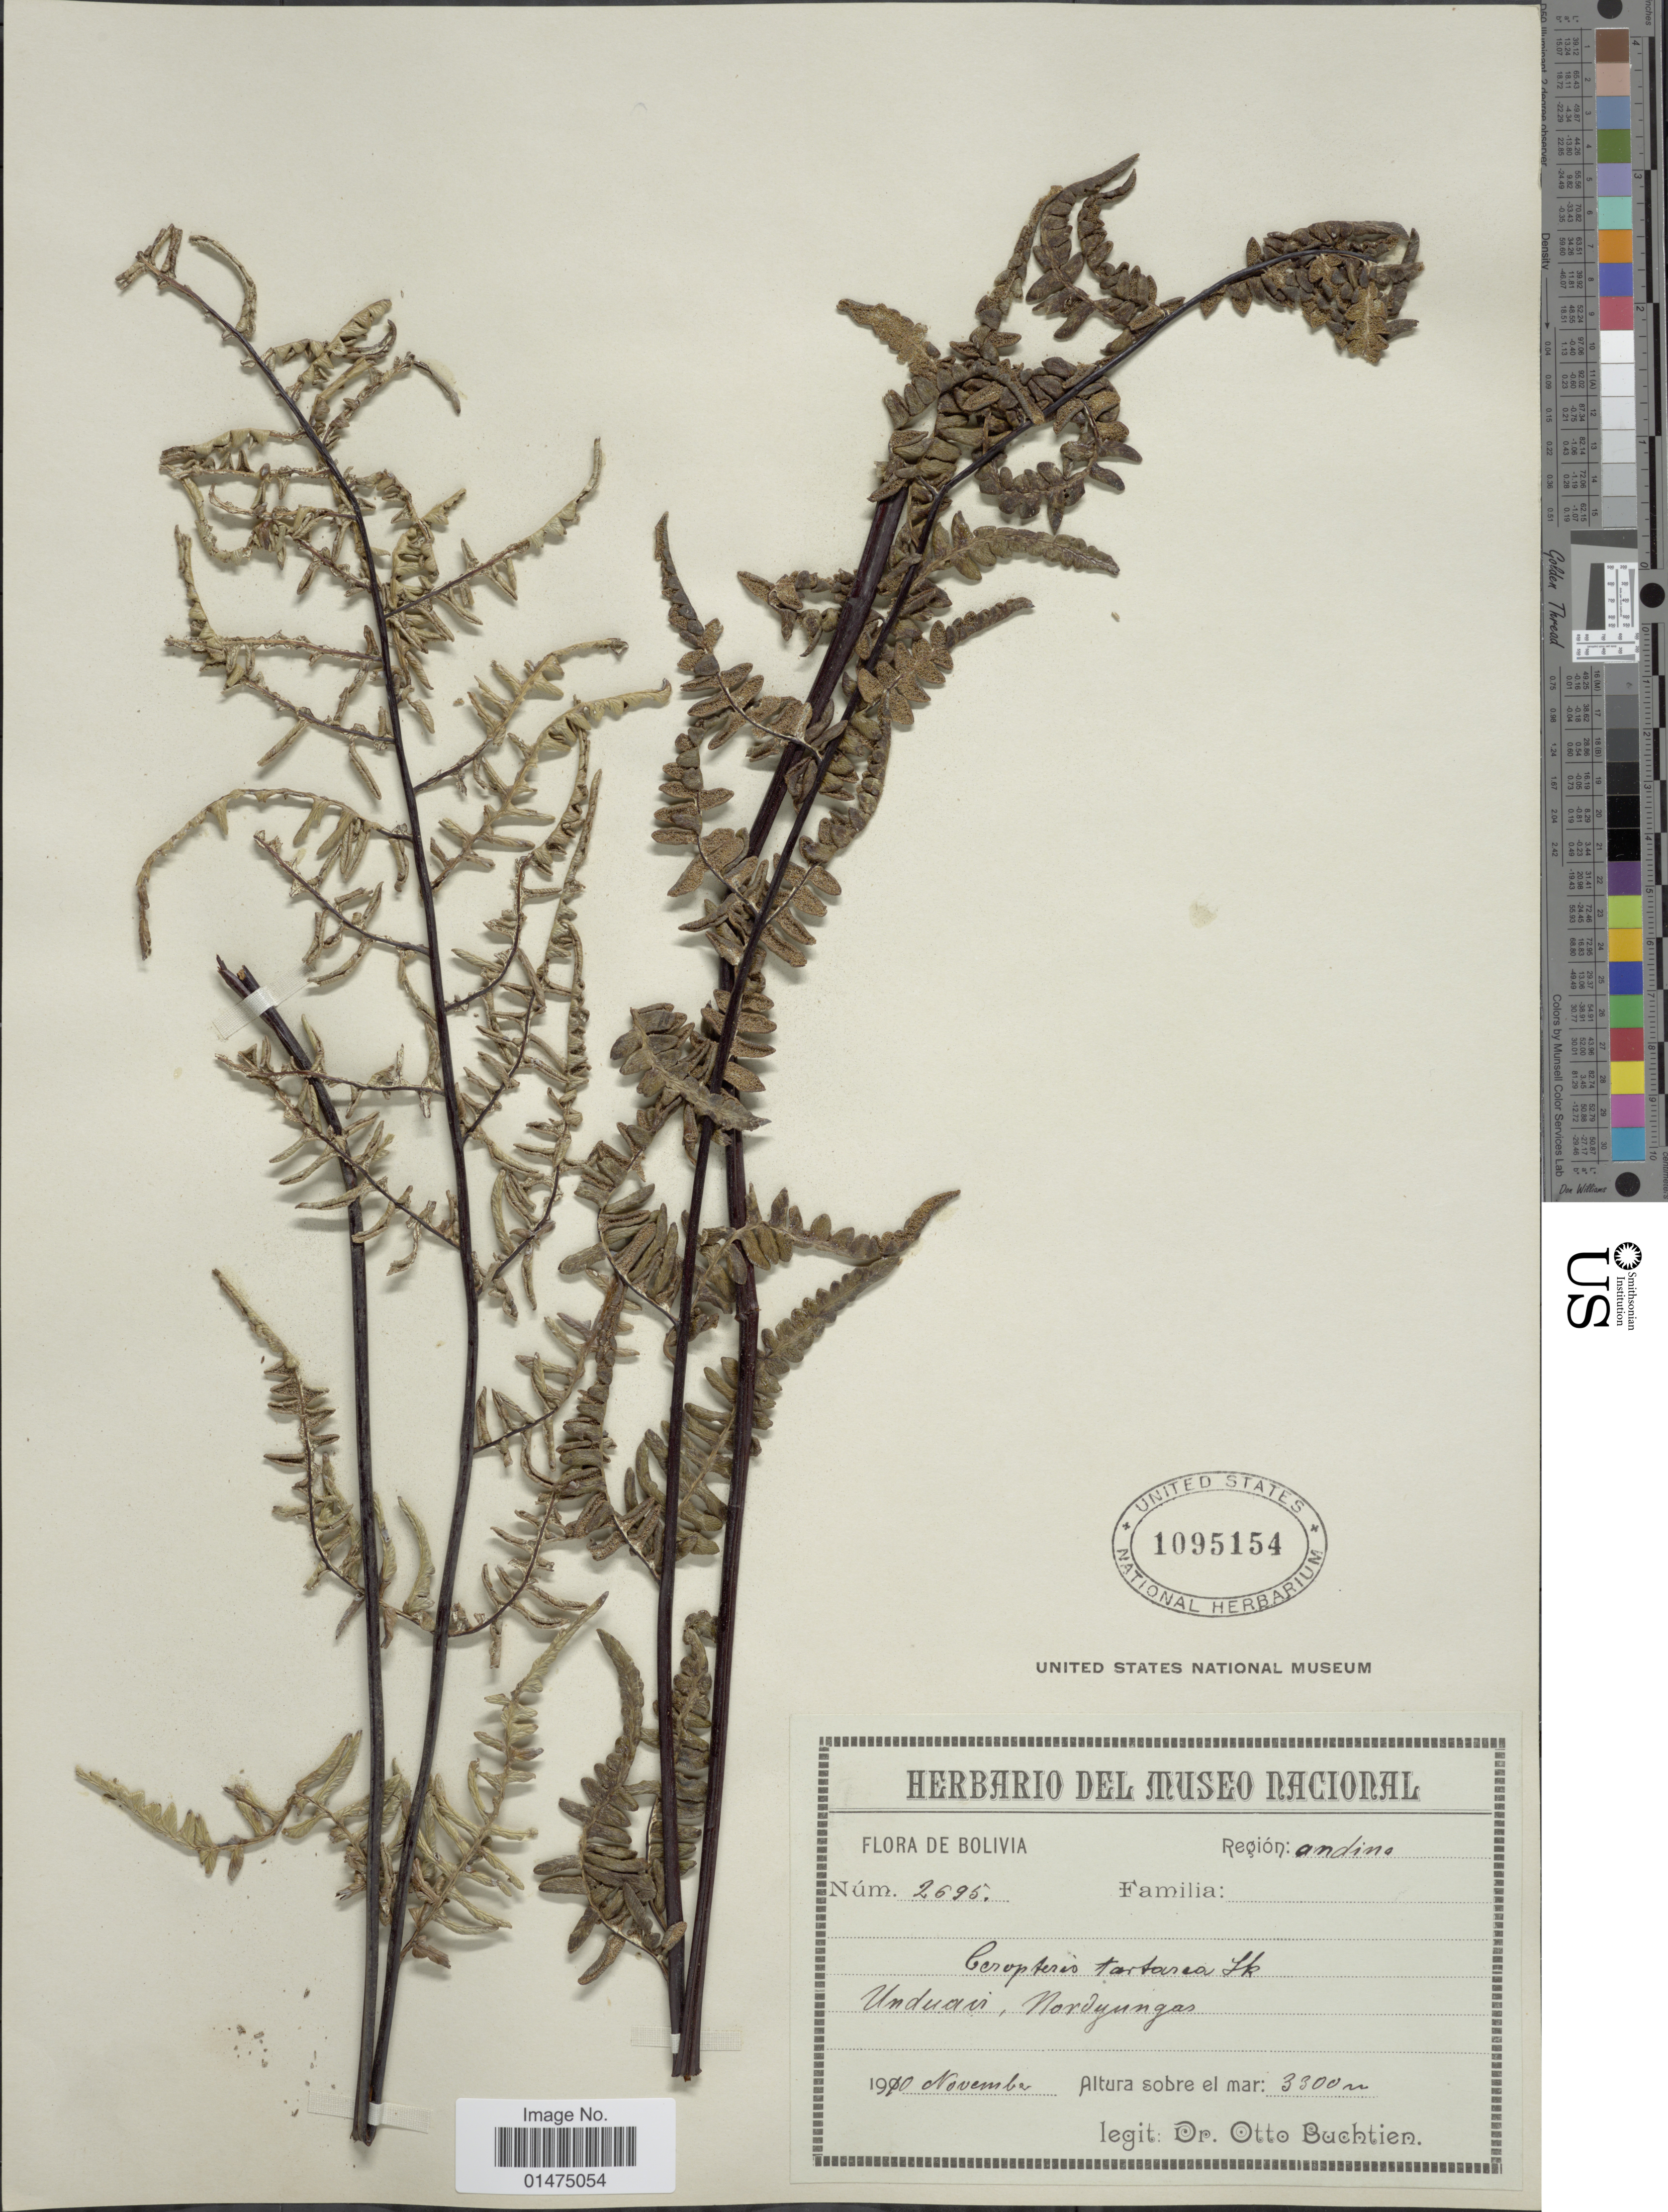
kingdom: Plantae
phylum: Tracheophyta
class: Polypodiopsida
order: Polypodiales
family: Pteridaceae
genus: Pityrogramma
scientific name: Pityrogramma ebenea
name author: (L.) Proctor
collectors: O. Buchtien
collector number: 2695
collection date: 1910-11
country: Bolivia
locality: Andina, Unduavi, Nordyungas.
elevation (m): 3300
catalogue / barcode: US 1095154